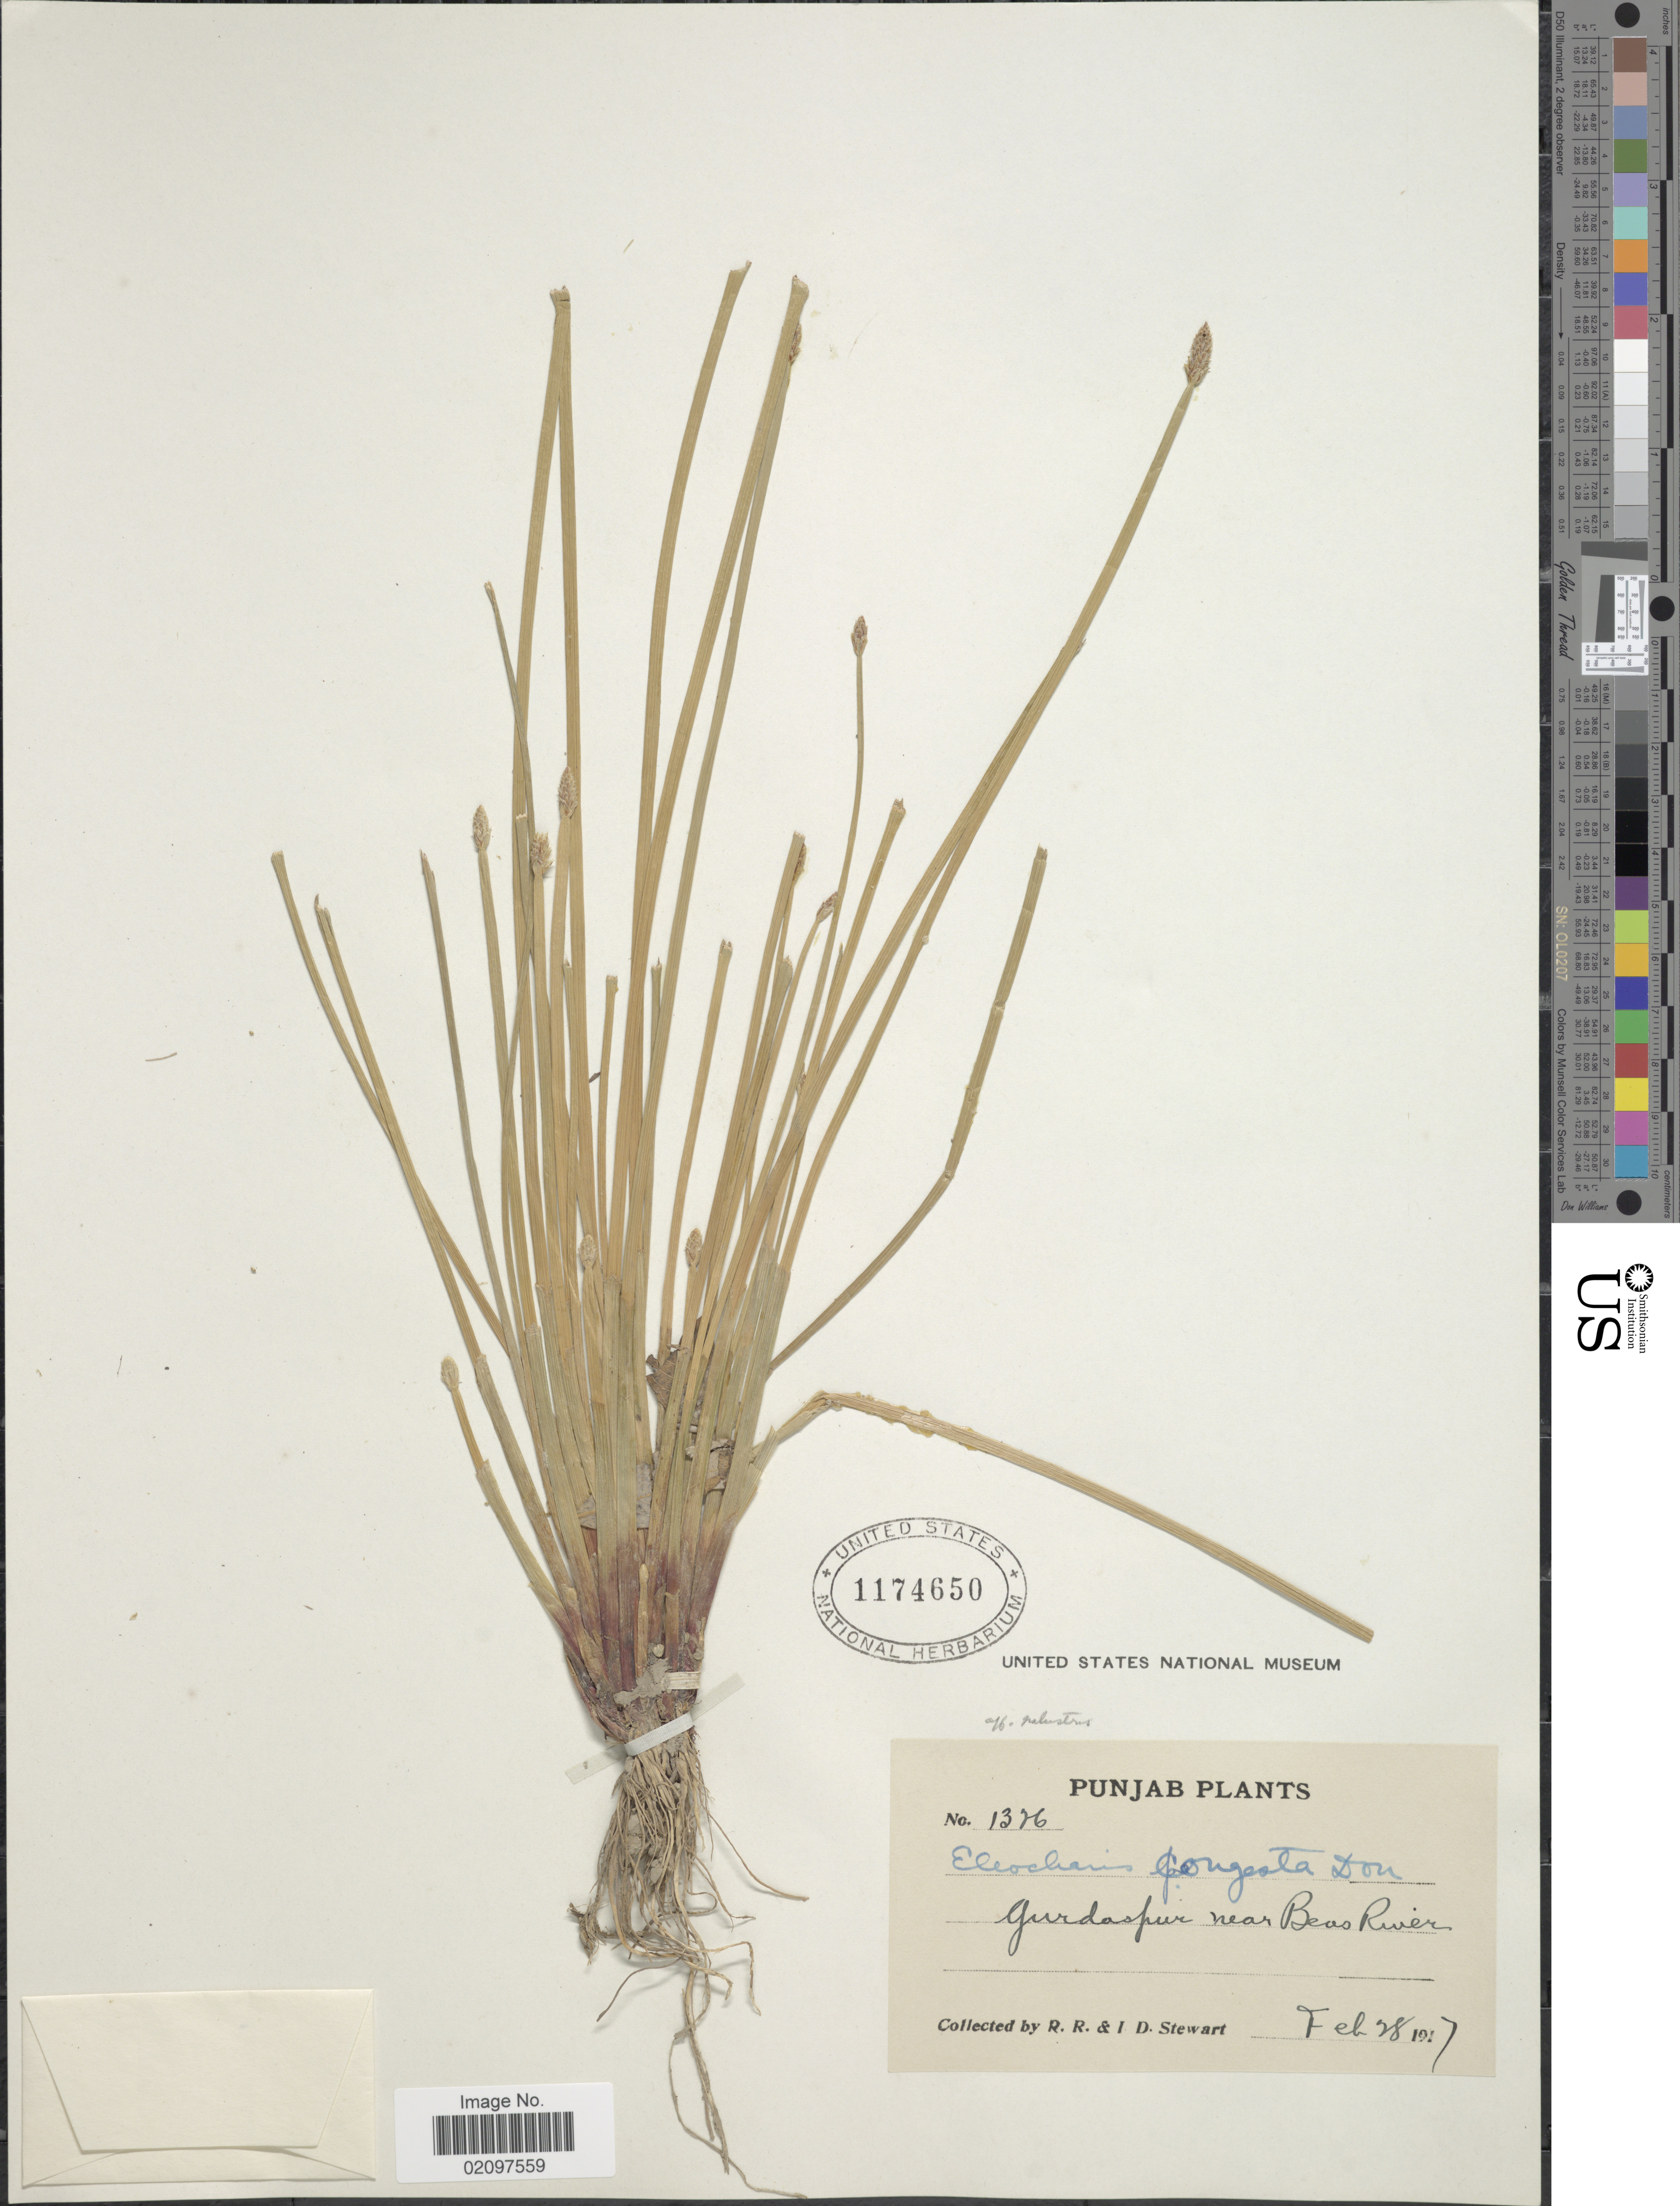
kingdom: Plantae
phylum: Tracheophyta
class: Liliopsida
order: Poales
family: Cyperaceae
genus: Eleocharis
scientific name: Eleocharis congesta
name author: D. Don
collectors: R. R. Stewart & I. Stewart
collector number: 1376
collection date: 1917-02-28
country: India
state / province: Punjab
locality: Gurdaspur near Beos River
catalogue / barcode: US 1174650